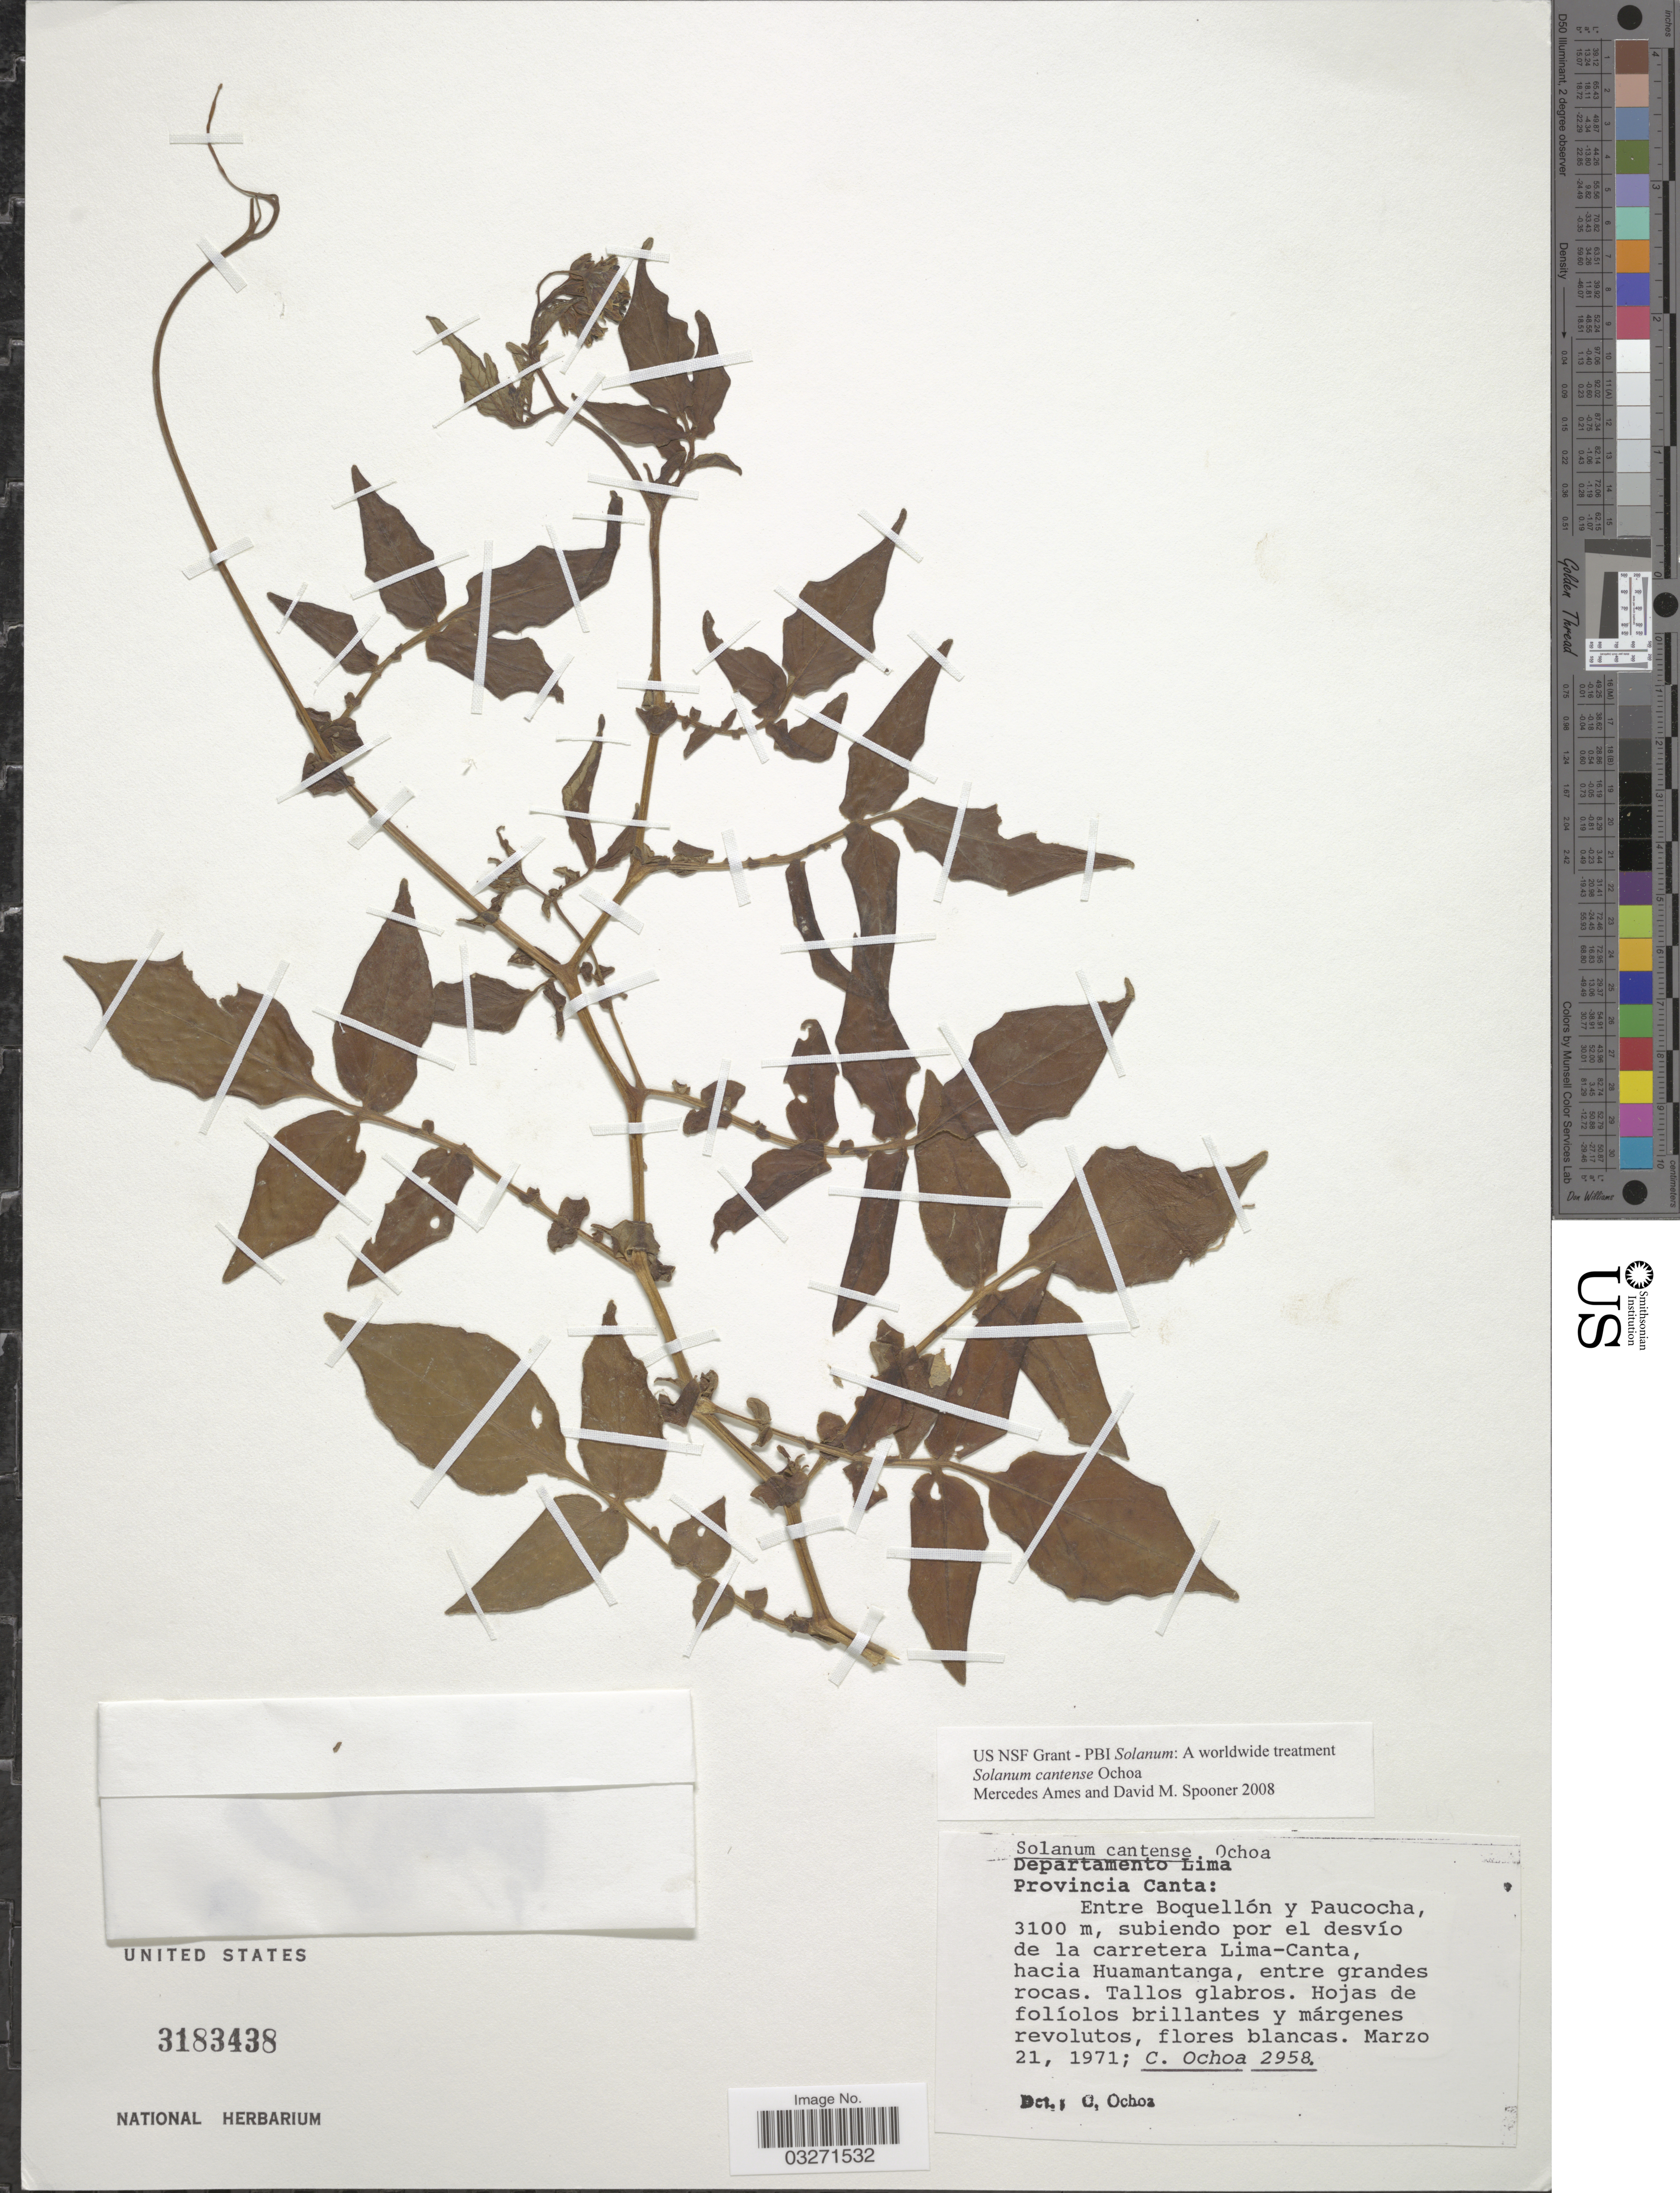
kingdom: Plantae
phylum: Tracheophyta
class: Magnoliopsida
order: Solanales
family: Solanaceae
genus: Solanum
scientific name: Solanum cantense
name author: Ochoa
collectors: C. Ochoa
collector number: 2958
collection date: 1971-03-21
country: Peru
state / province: Lima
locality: Departamento Lima. Provincia Canta: Entre Boquellón y Paucocho, subiendo por el desvío de la carretera Lima-Canta, hacia Huamantanga, entre grandes rocas.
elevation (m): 3100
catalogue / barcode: US 3183438